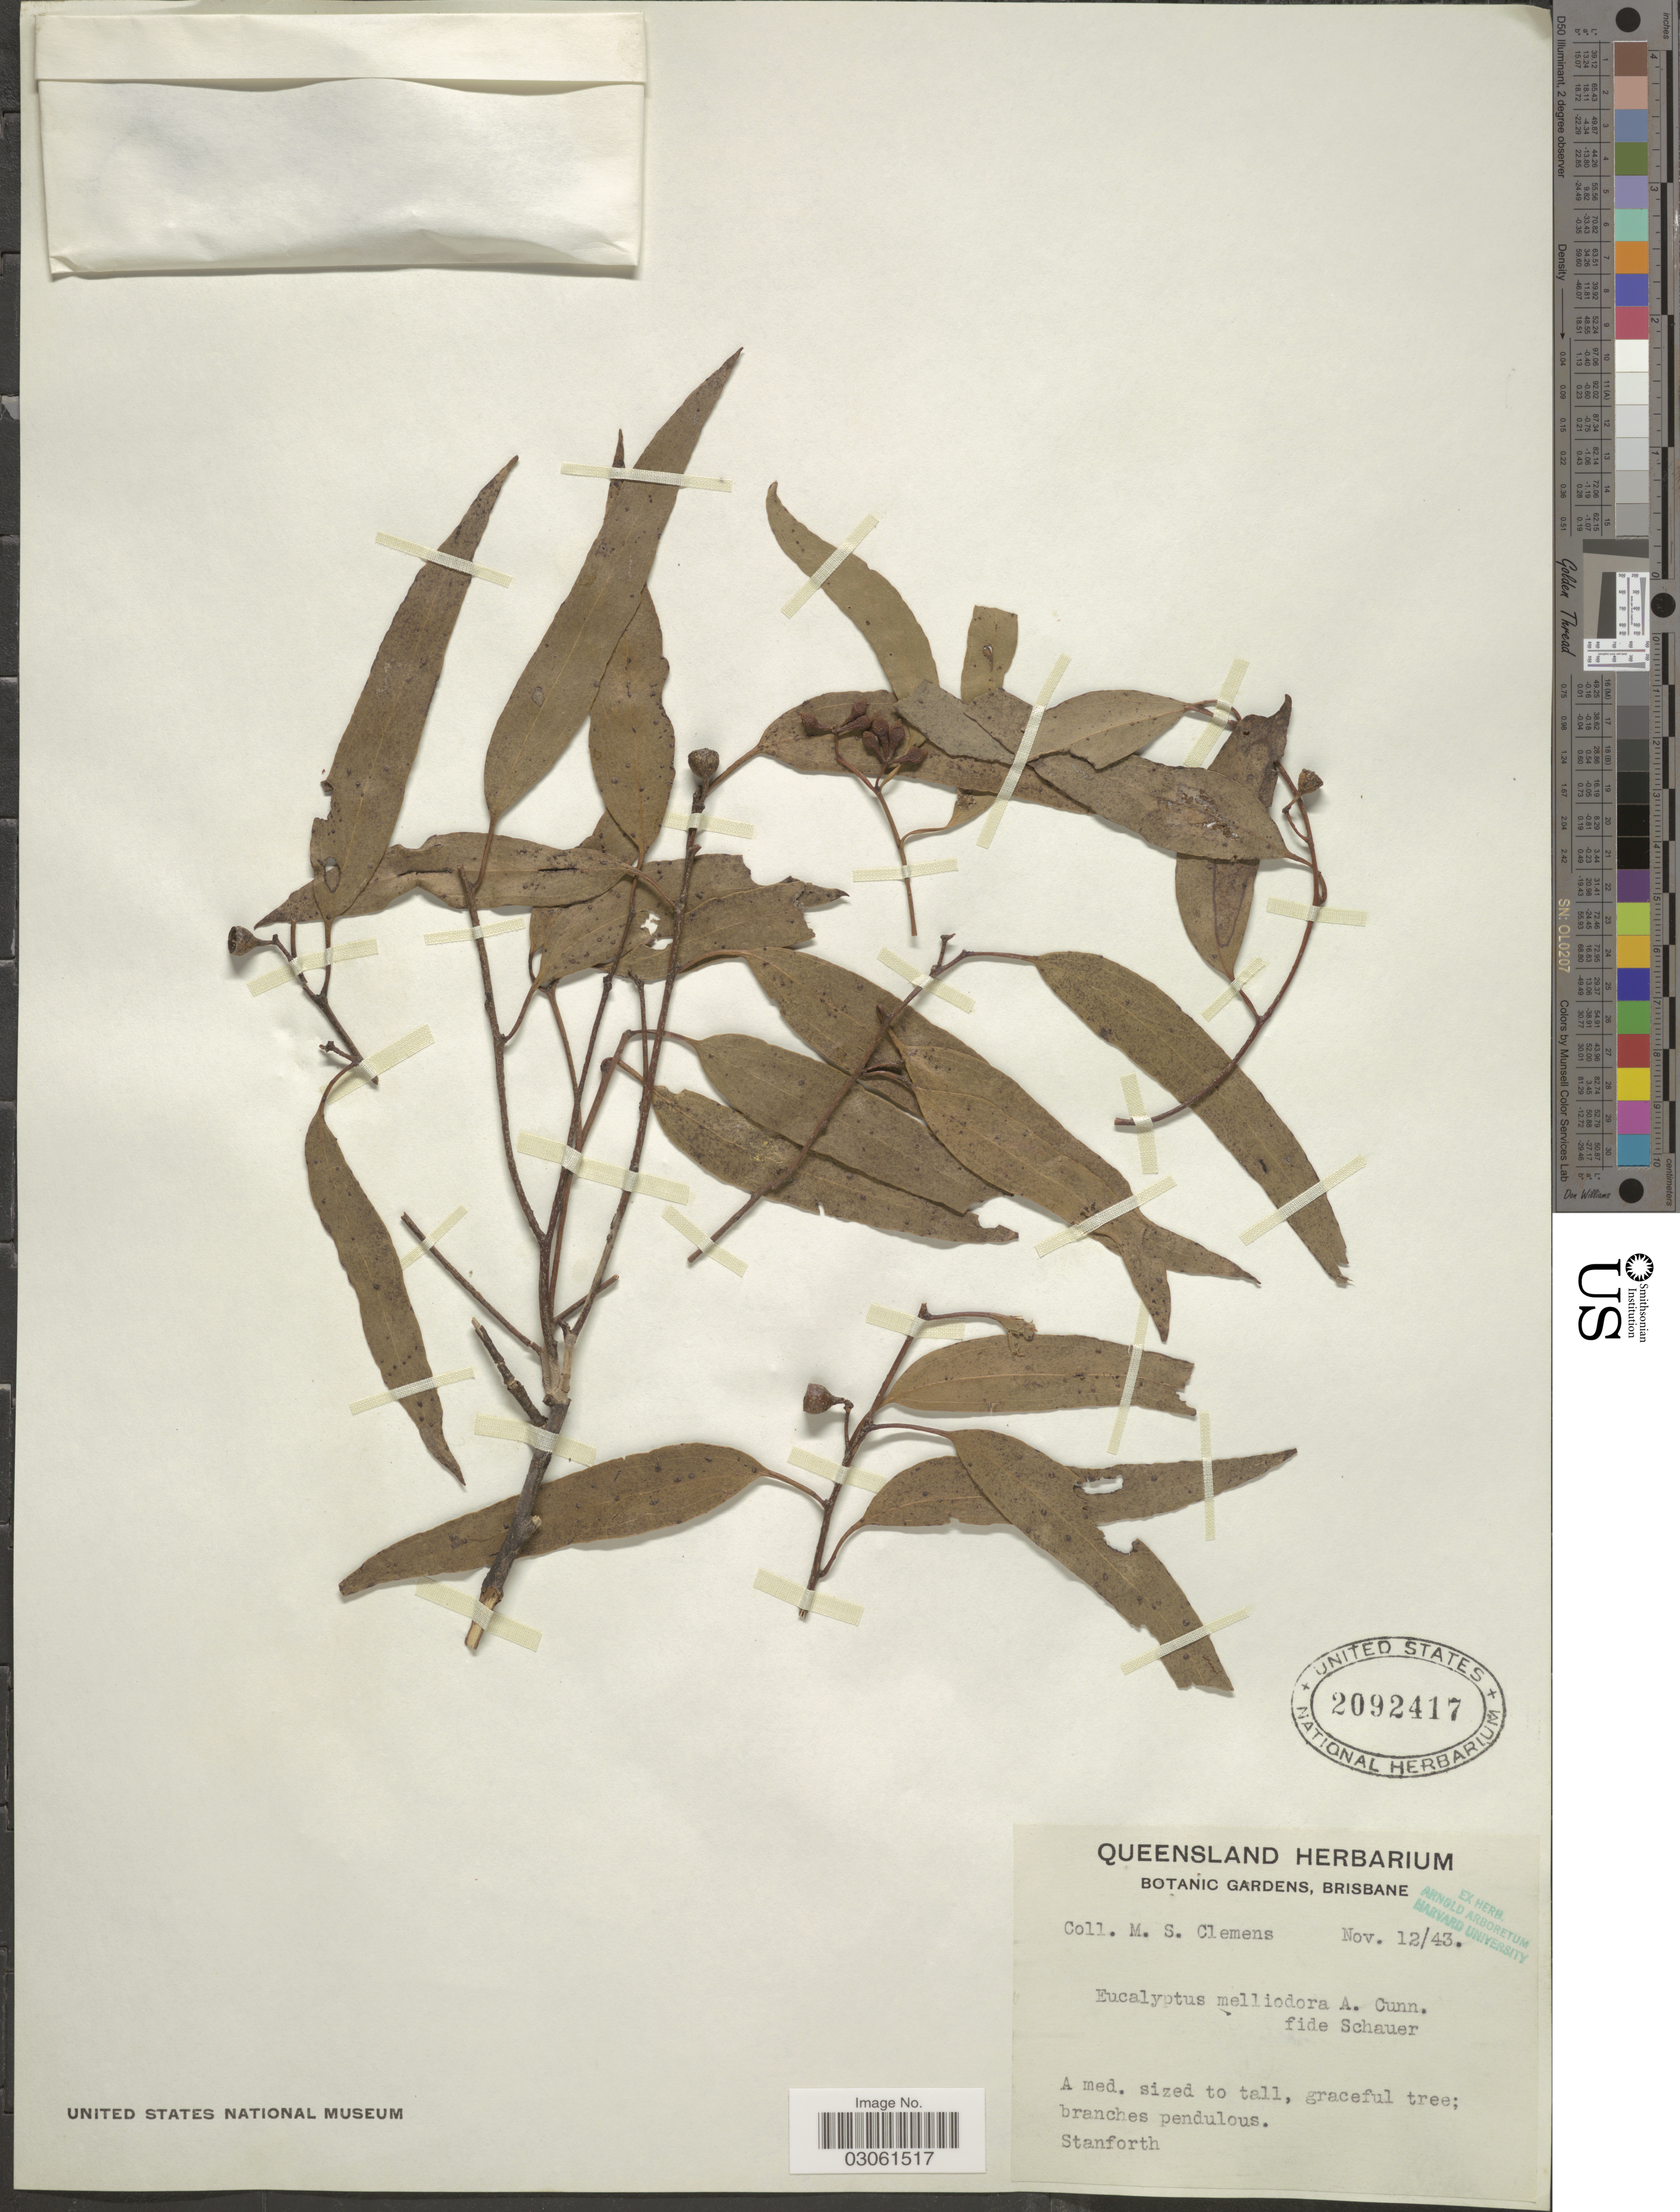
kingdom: Plantae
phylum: Tracheophyta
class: Magnoliopsida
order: Myrtales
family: Myrtaceae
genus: Eucalyptus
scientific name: Eucalyptus melliodora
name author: A. Cunn. ex S. Schauer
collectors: M. S. Clemens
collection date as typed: Transcribed d/m/y: 12/11/43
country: Australia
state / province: Queensland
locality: Stanforth.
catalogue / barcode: US 2092417